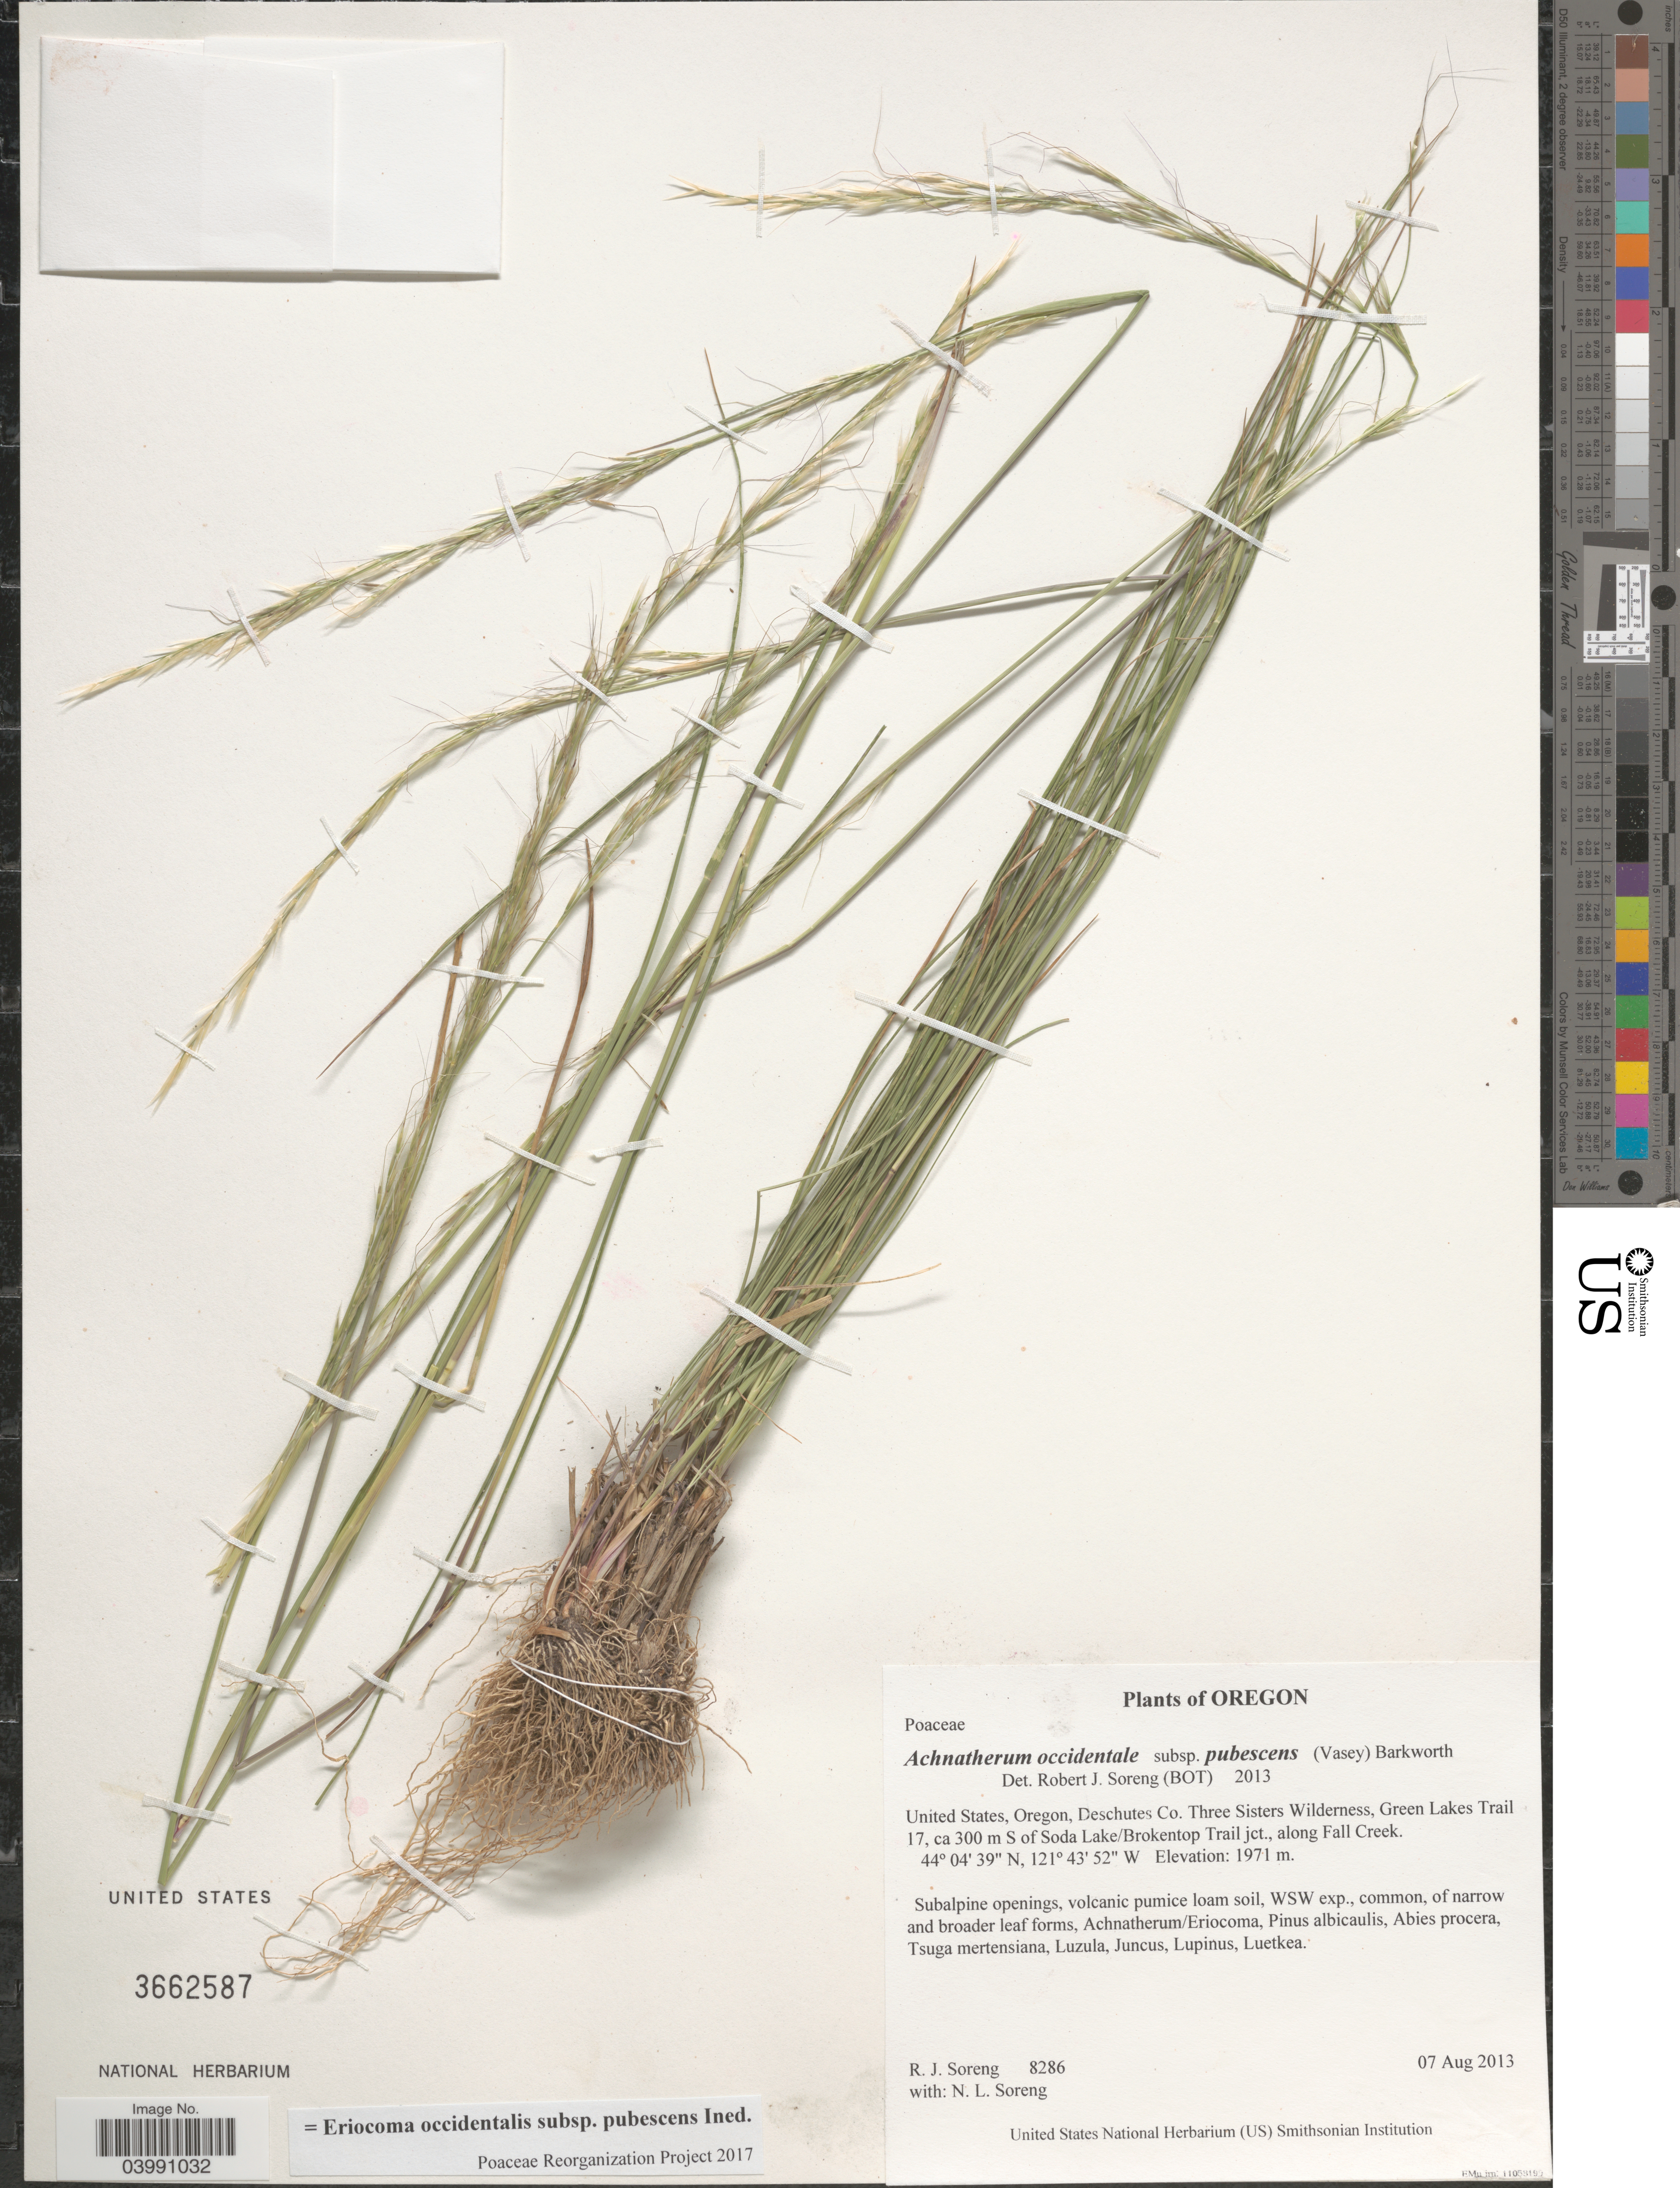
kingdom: Plantae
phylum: Tracheophyta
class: Liliopsida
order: Poales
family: Poaceae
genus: Eriocoma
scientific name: Eriocoma occidentalis subsp. pubescens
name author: (Vasey) Romasch.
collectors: R. J. Soreng & N. L. Soreng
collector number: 8286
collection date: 2013-08-07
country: United States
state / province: Oregon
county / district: Deschutes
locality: Deschutes Co. Three Sisters Wilderness, Green Lakes Trail 17, ca 300 m S of Soda Lake/Brokentop Trail jct., along Fall Creek.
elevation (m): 1971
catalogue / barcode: US 3662587